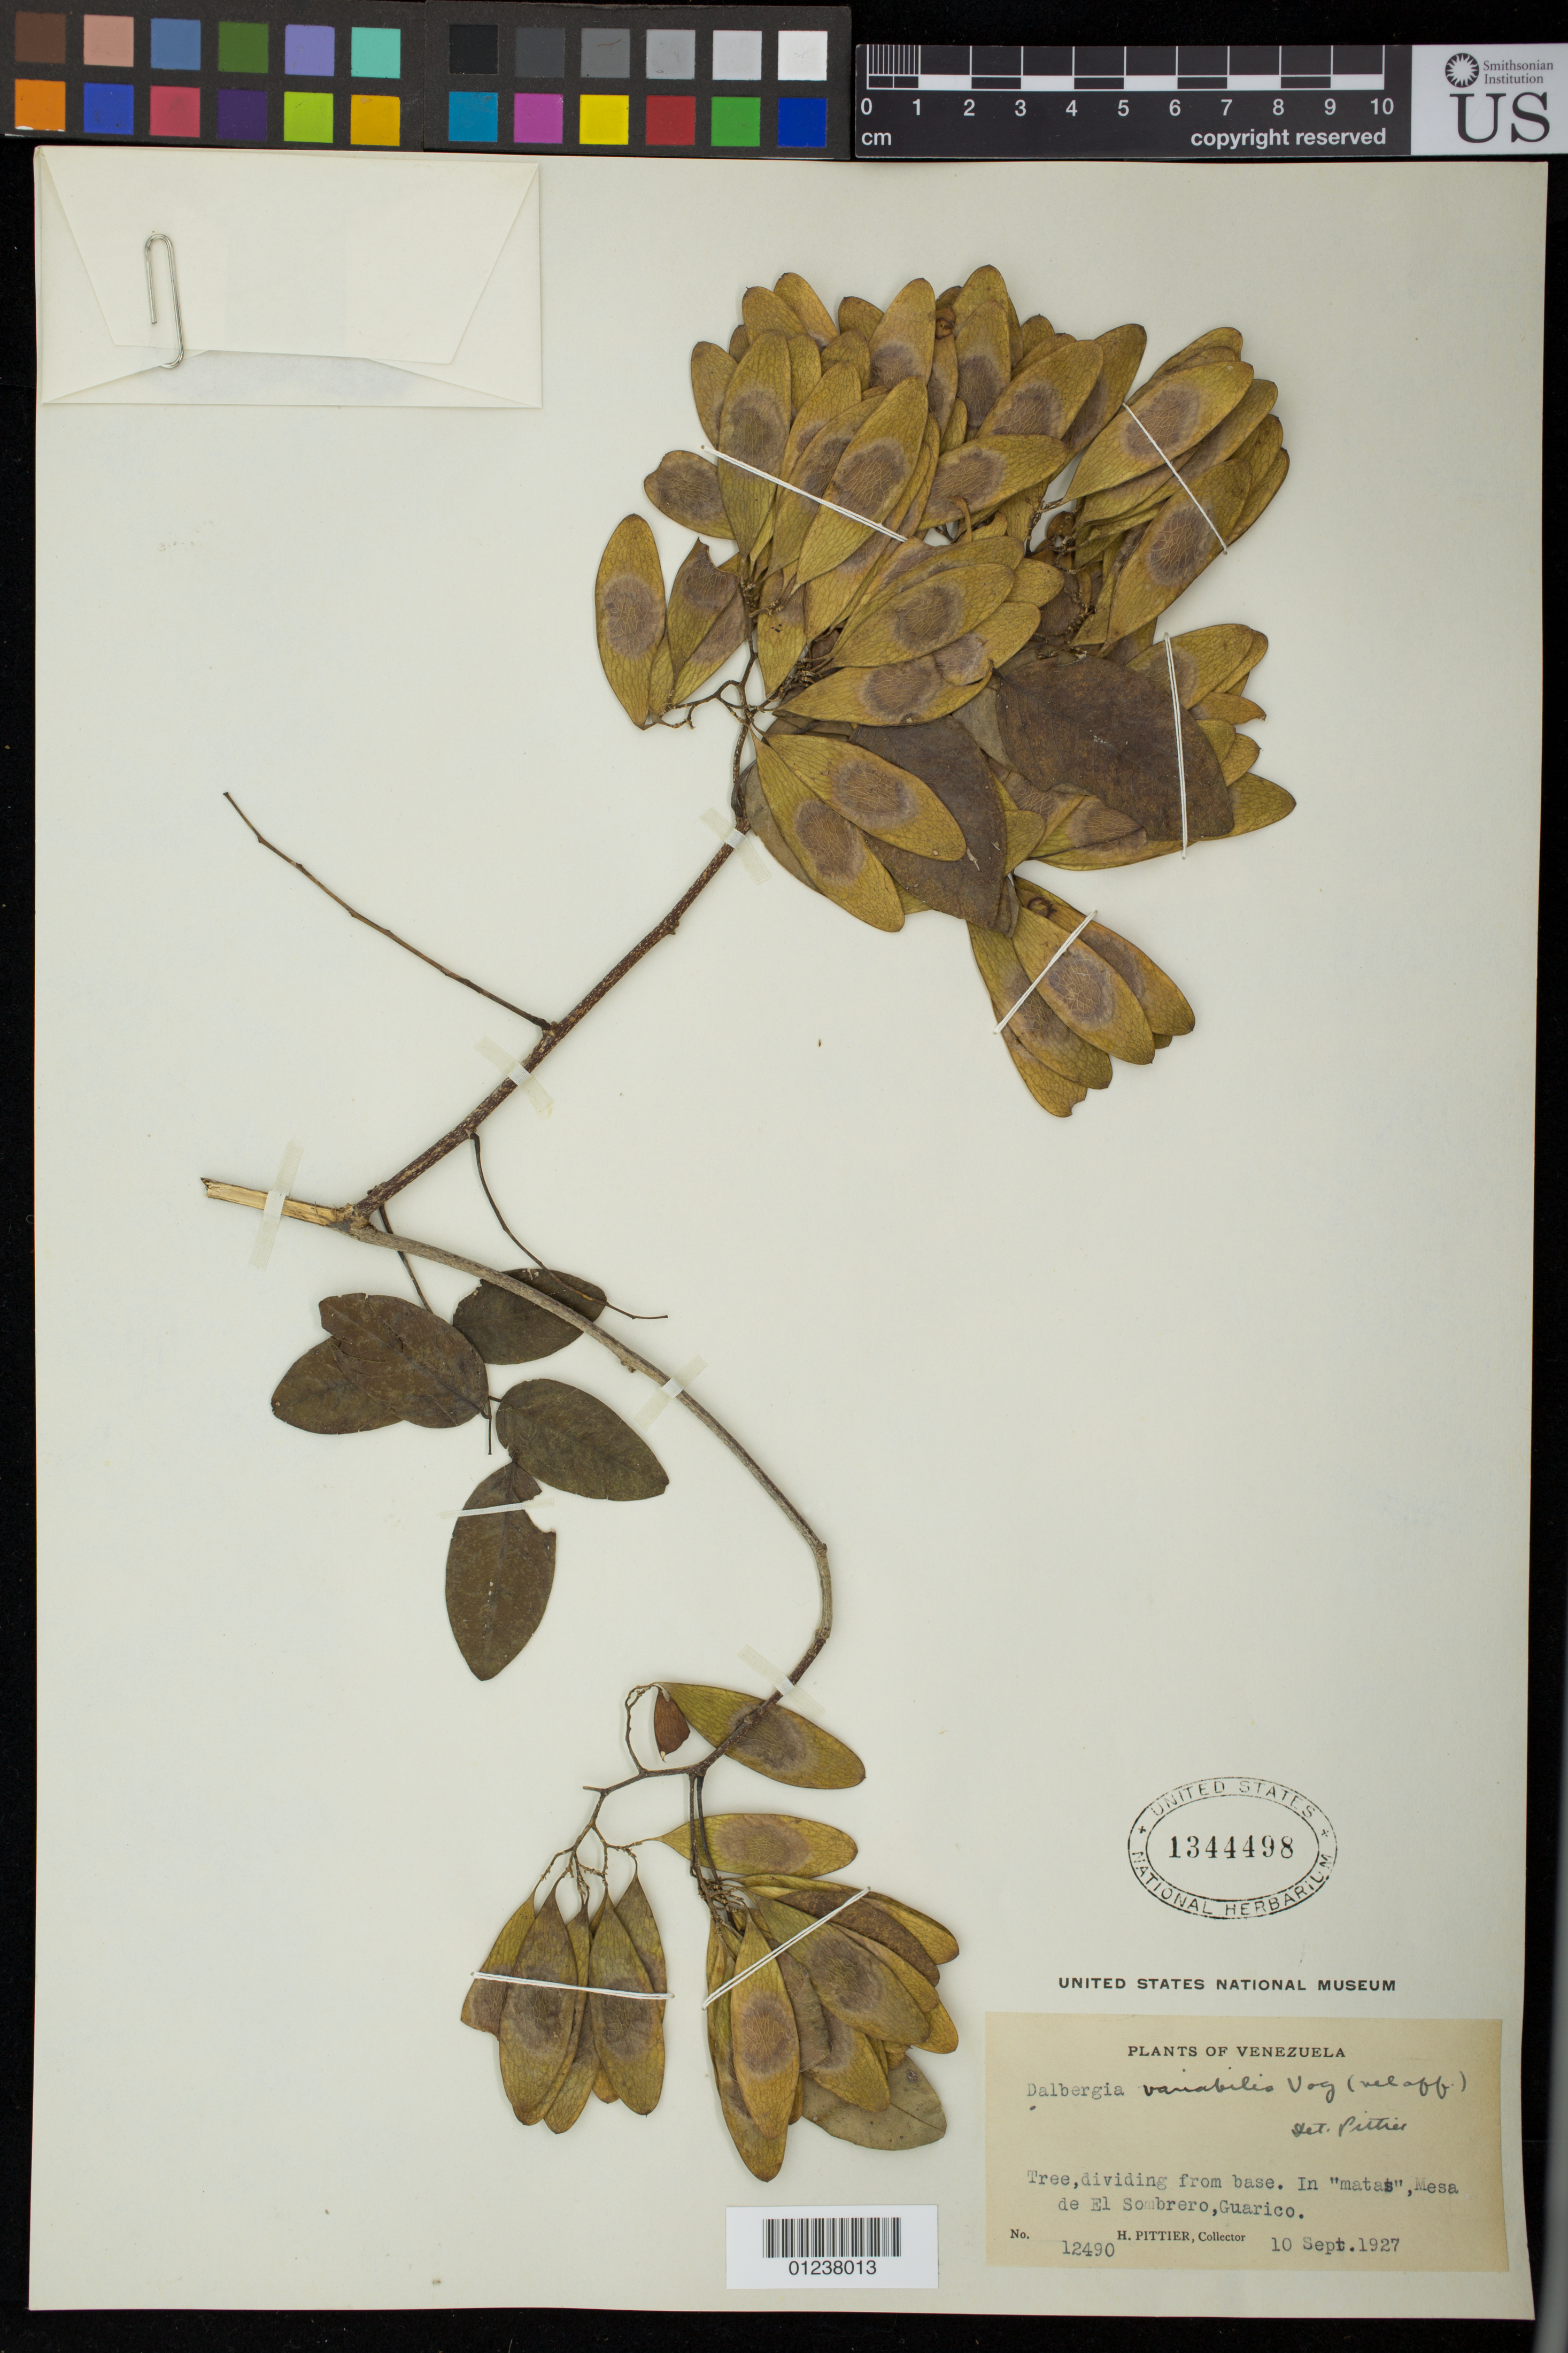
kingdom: Plantae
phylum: Tracheophyta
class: Magnoliopsida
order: Fabales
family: Fabaceae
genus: Dalbergia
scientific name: Dalbergia frutescens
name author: (Vell.) Britton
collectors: H. F. Pittier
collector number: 12490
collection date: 1927-09-10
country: Venezuela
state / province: Guárico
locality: Mesa de El Sombrero.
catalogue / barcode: US 1344498